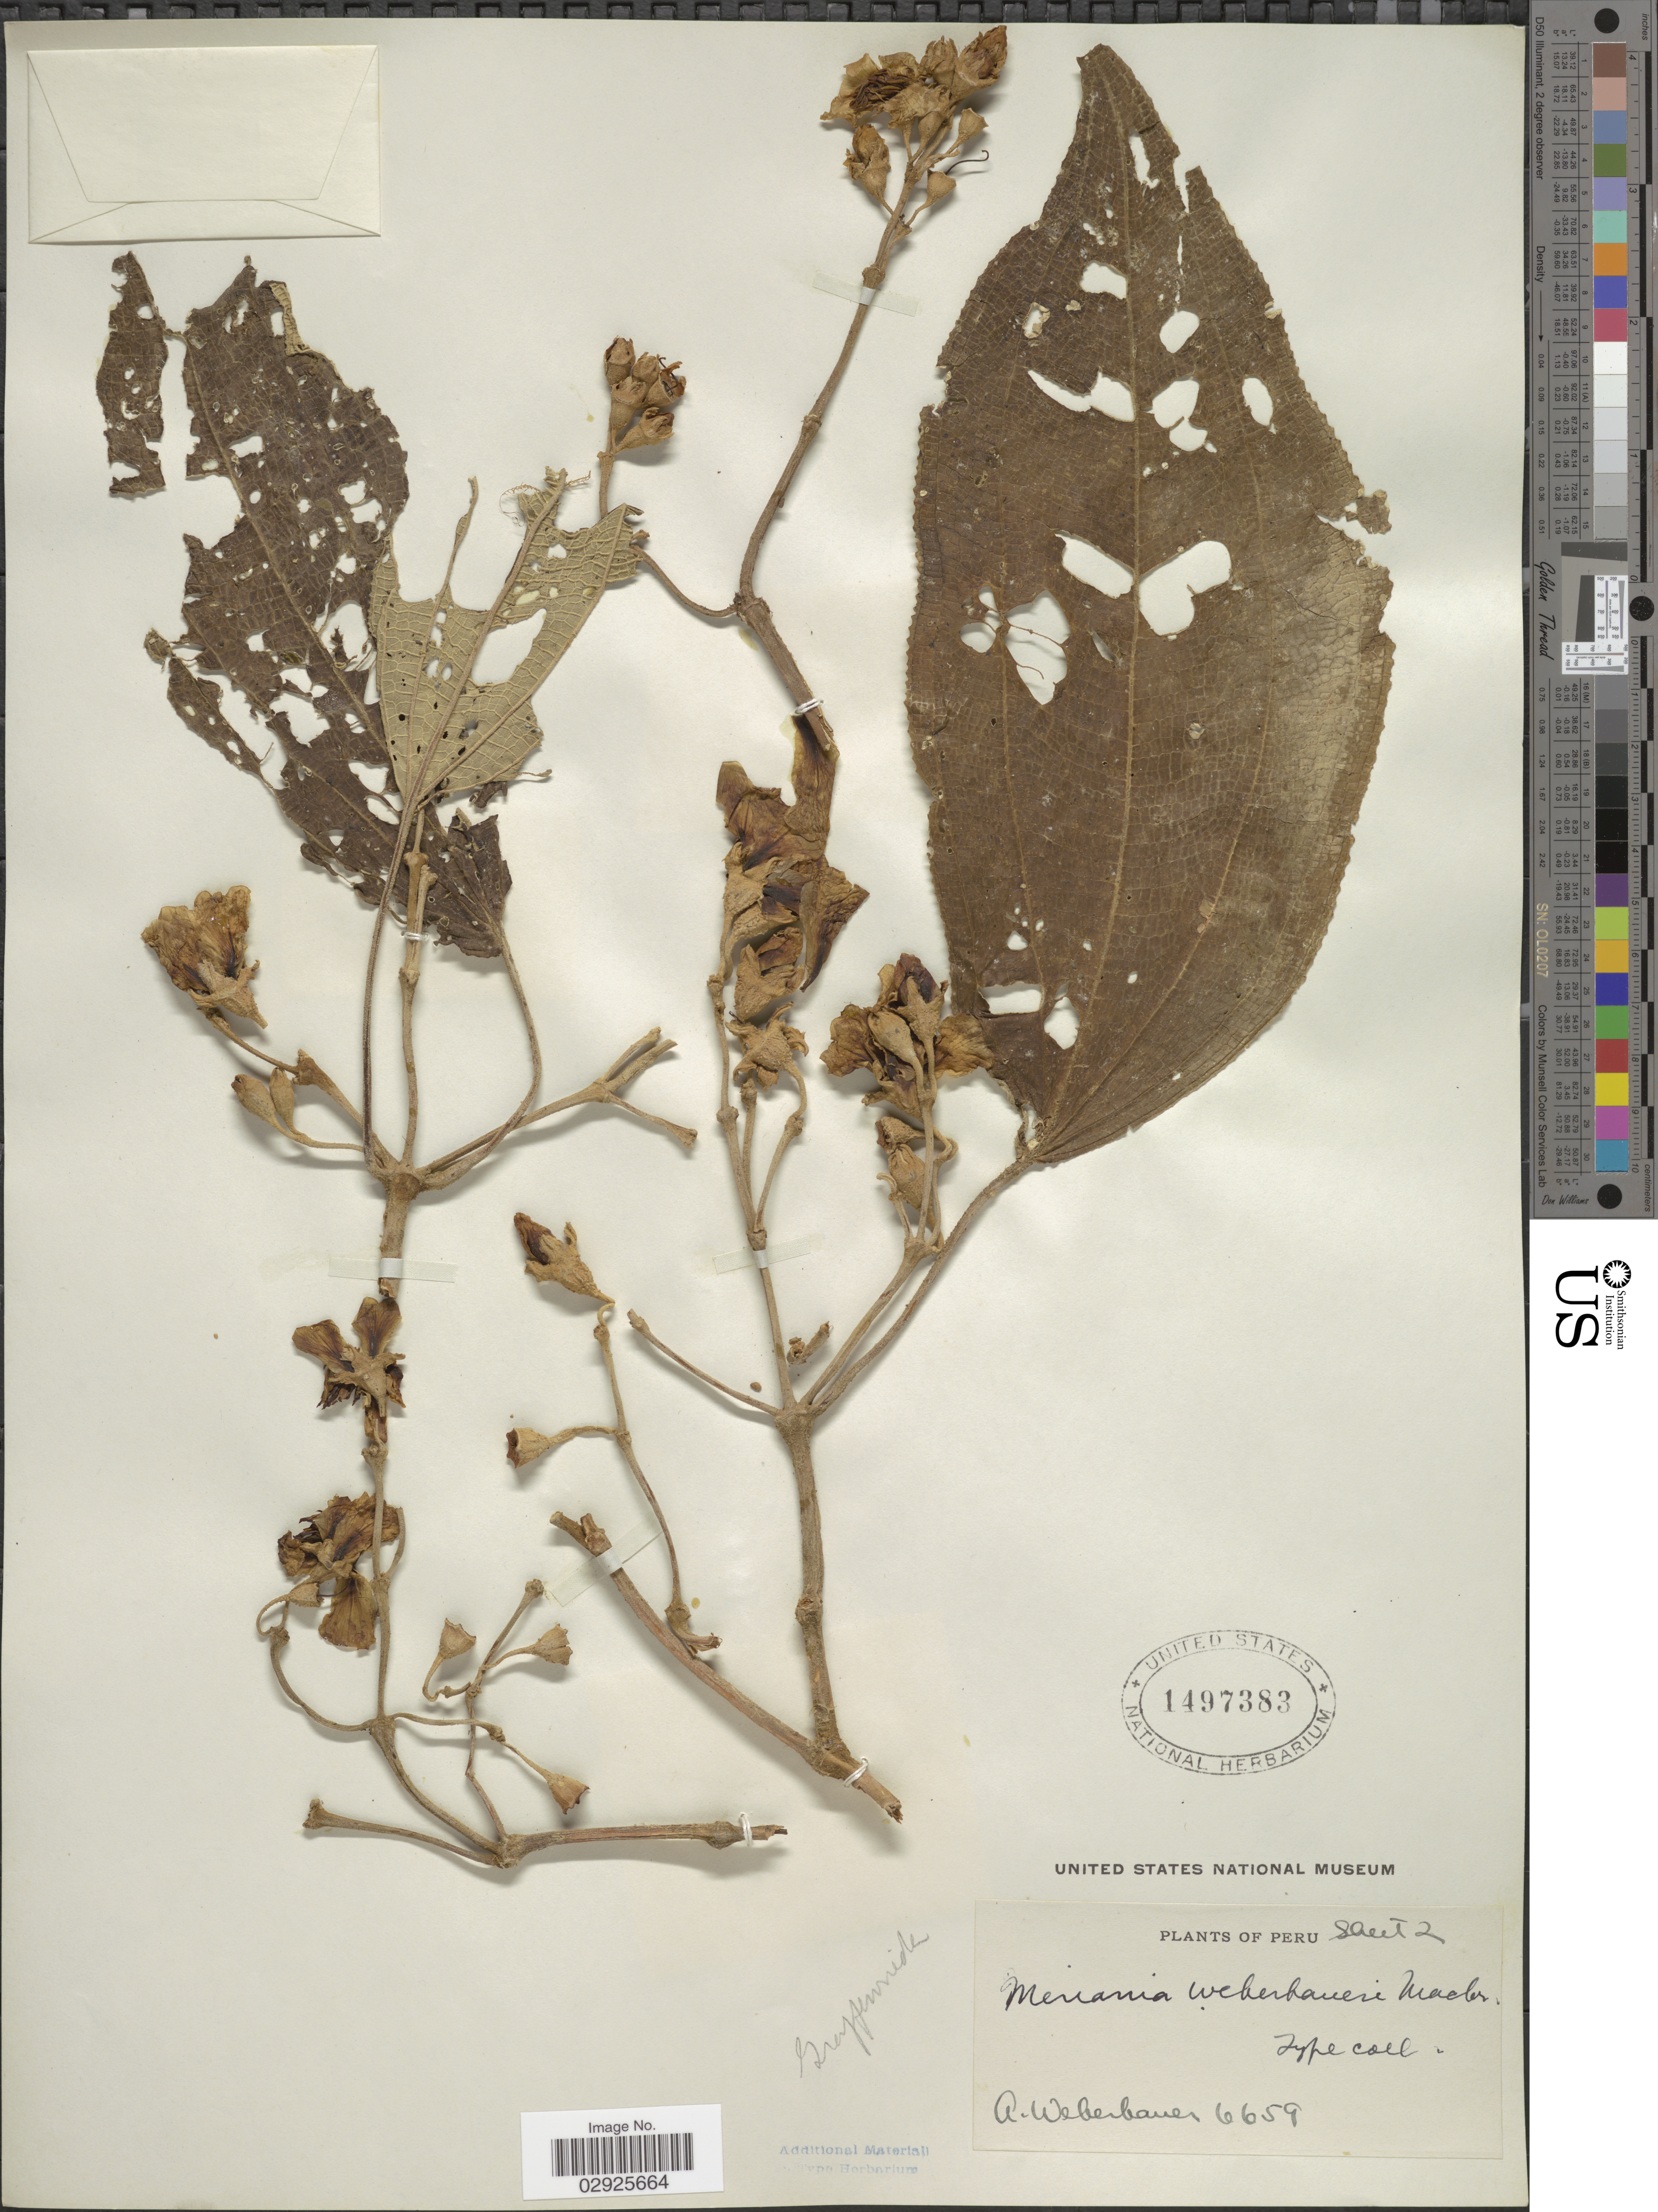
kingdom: Plantae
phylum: Tracheophyta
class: Magnoliopsida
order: Myrtales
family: Melastomataceae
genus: Meriania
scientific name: Meriania weberbaueri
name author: J.F. Macbr.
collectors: A. Weberbauer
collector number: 6659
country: Peru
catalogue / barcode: US 1497383